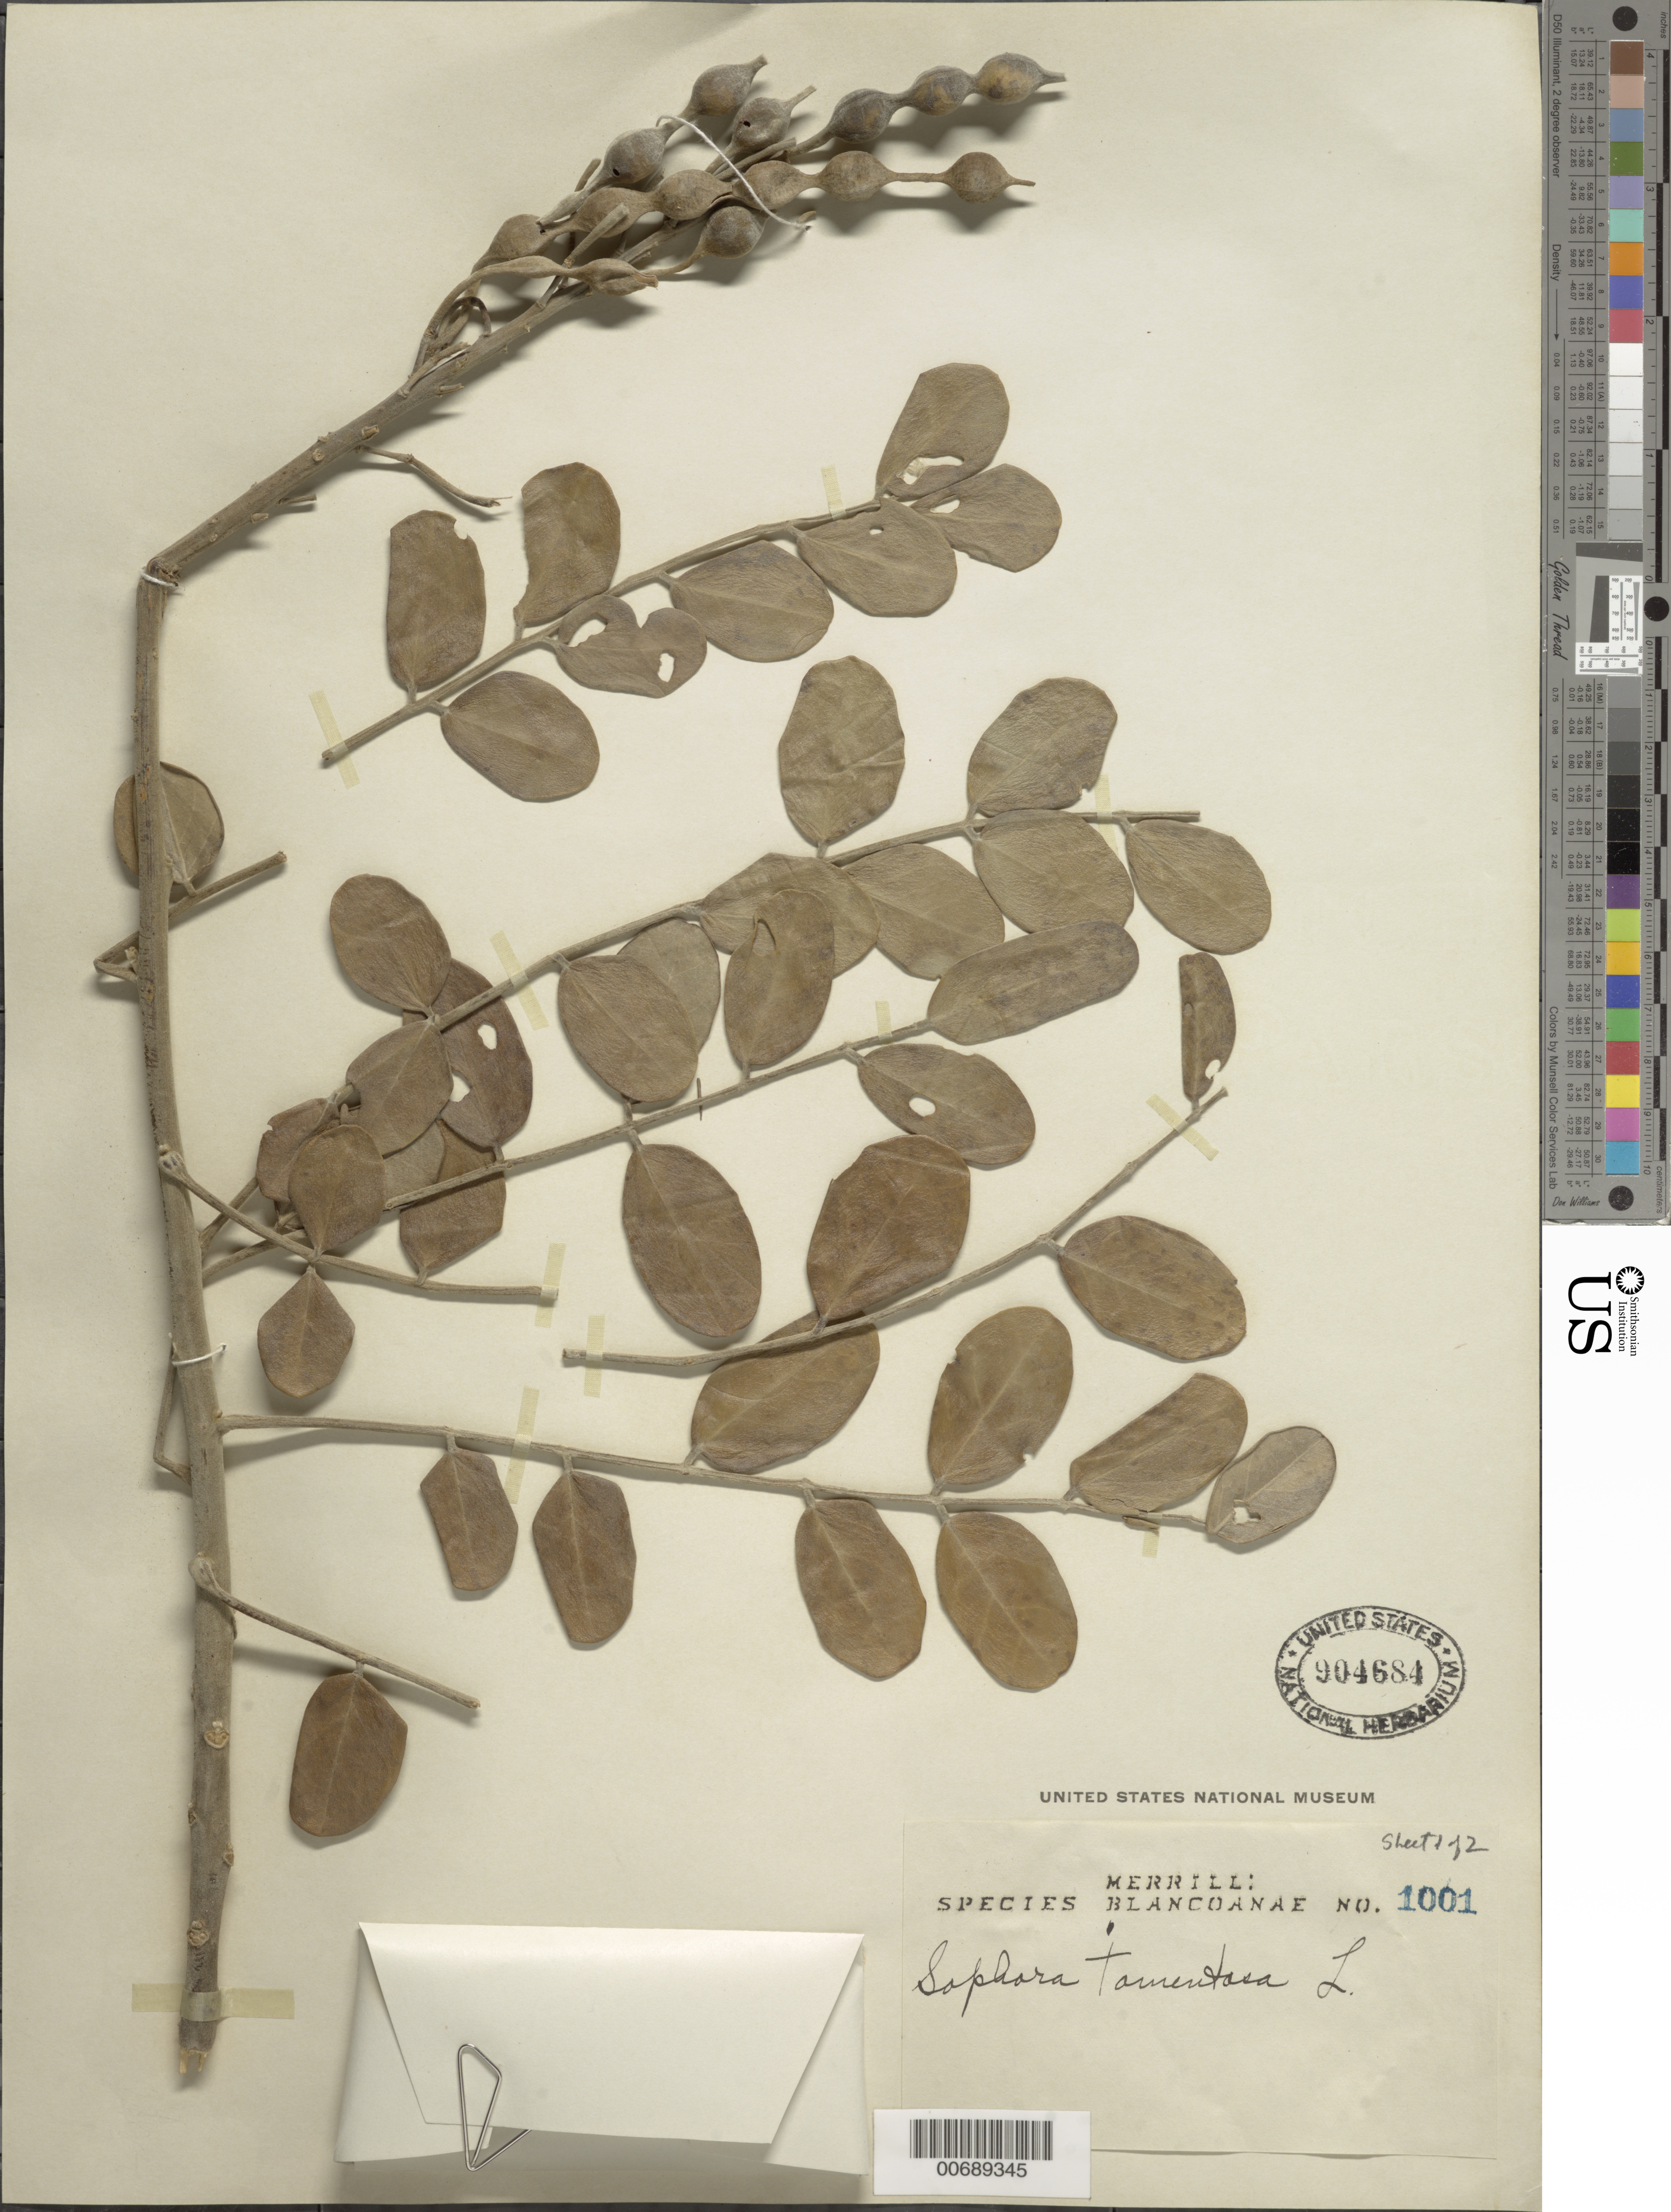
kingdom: Plantae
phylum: Tracheophyta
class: Magnoliopsida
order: Fabales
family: Fabaceae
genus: Sophora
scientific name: Sophora tomentosa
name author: L.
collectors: E. D. Merrill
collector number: Sp. Blancoan. 1001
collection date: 1916-10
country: Philippines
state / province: Calabarzon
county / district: Quezon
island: Luzon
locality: Gymaca. Tayabas.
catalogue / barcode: US 904684